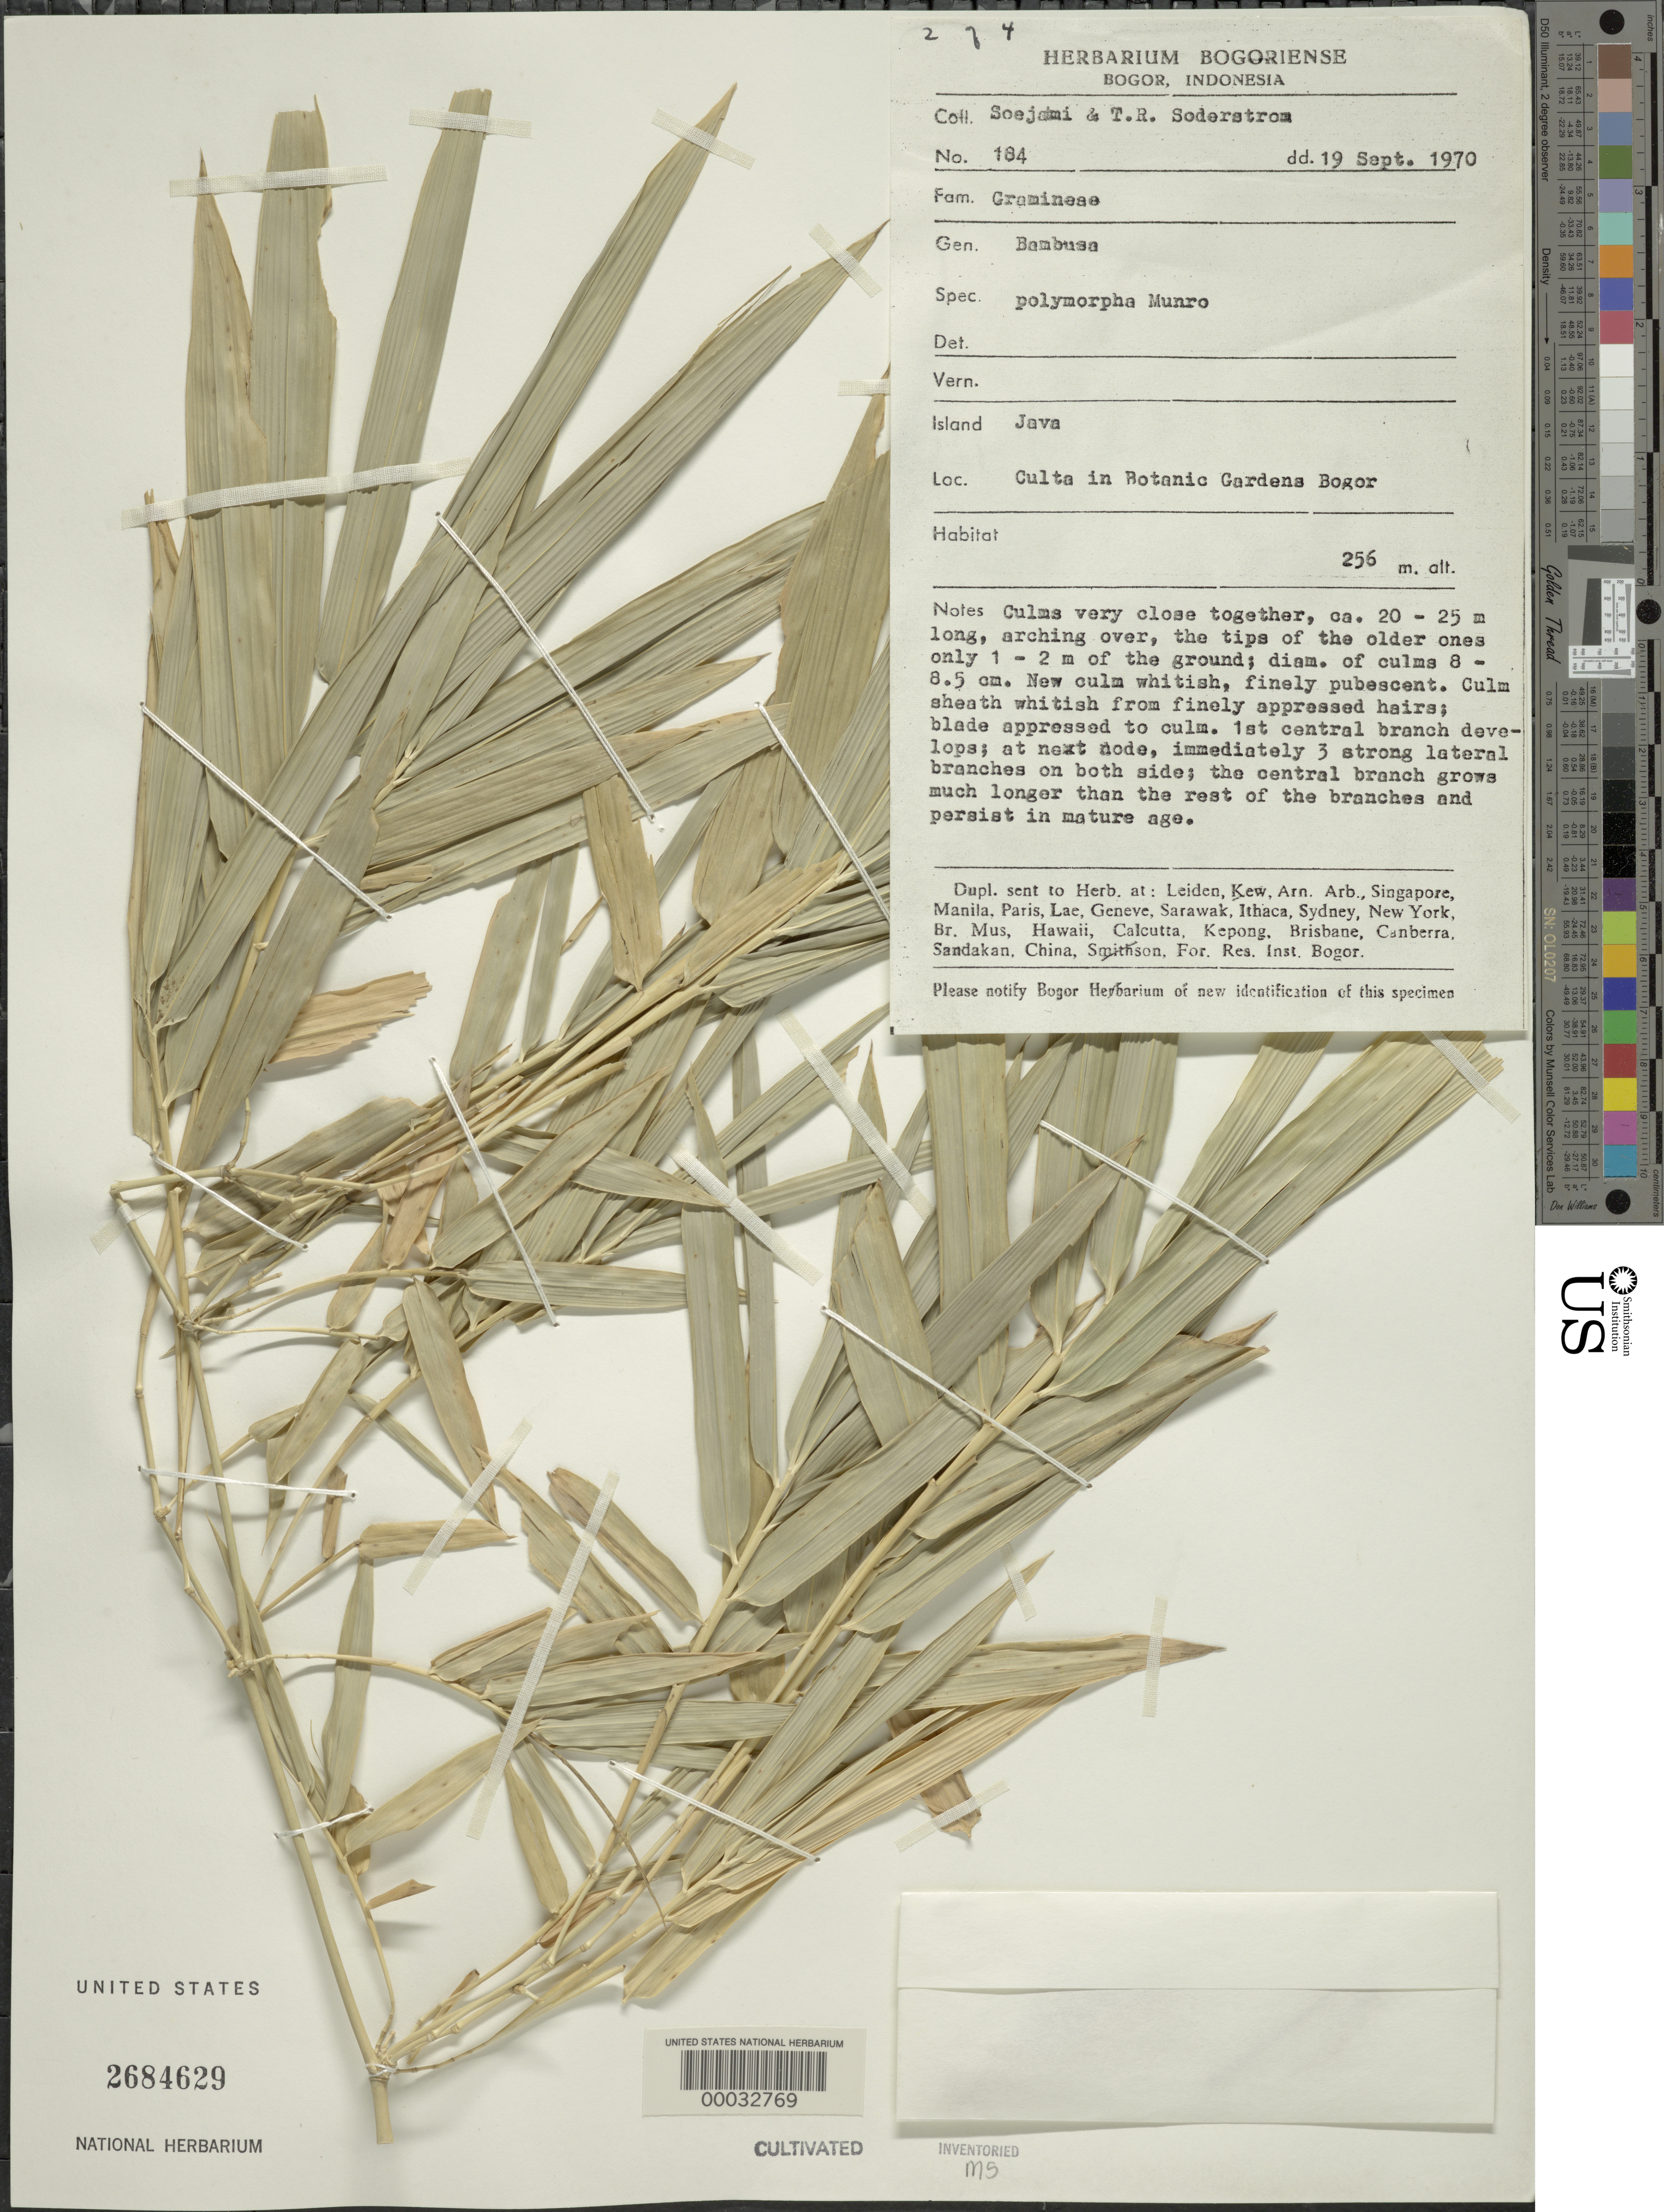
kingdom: Plantae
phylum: Tracheophyta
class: Liliopsida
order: Poales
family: Poaceae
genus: Bambusa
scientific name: Bambusa polymorpha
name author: Munro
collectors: -. Soejami & T. R. Soderstrom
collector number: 184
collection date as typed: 19 Sep 1970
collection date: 1970-09-19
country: Indonesia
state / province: Java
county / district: Jawa Barat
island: Java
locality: Bogor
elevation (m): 256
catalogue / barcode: US 2684629